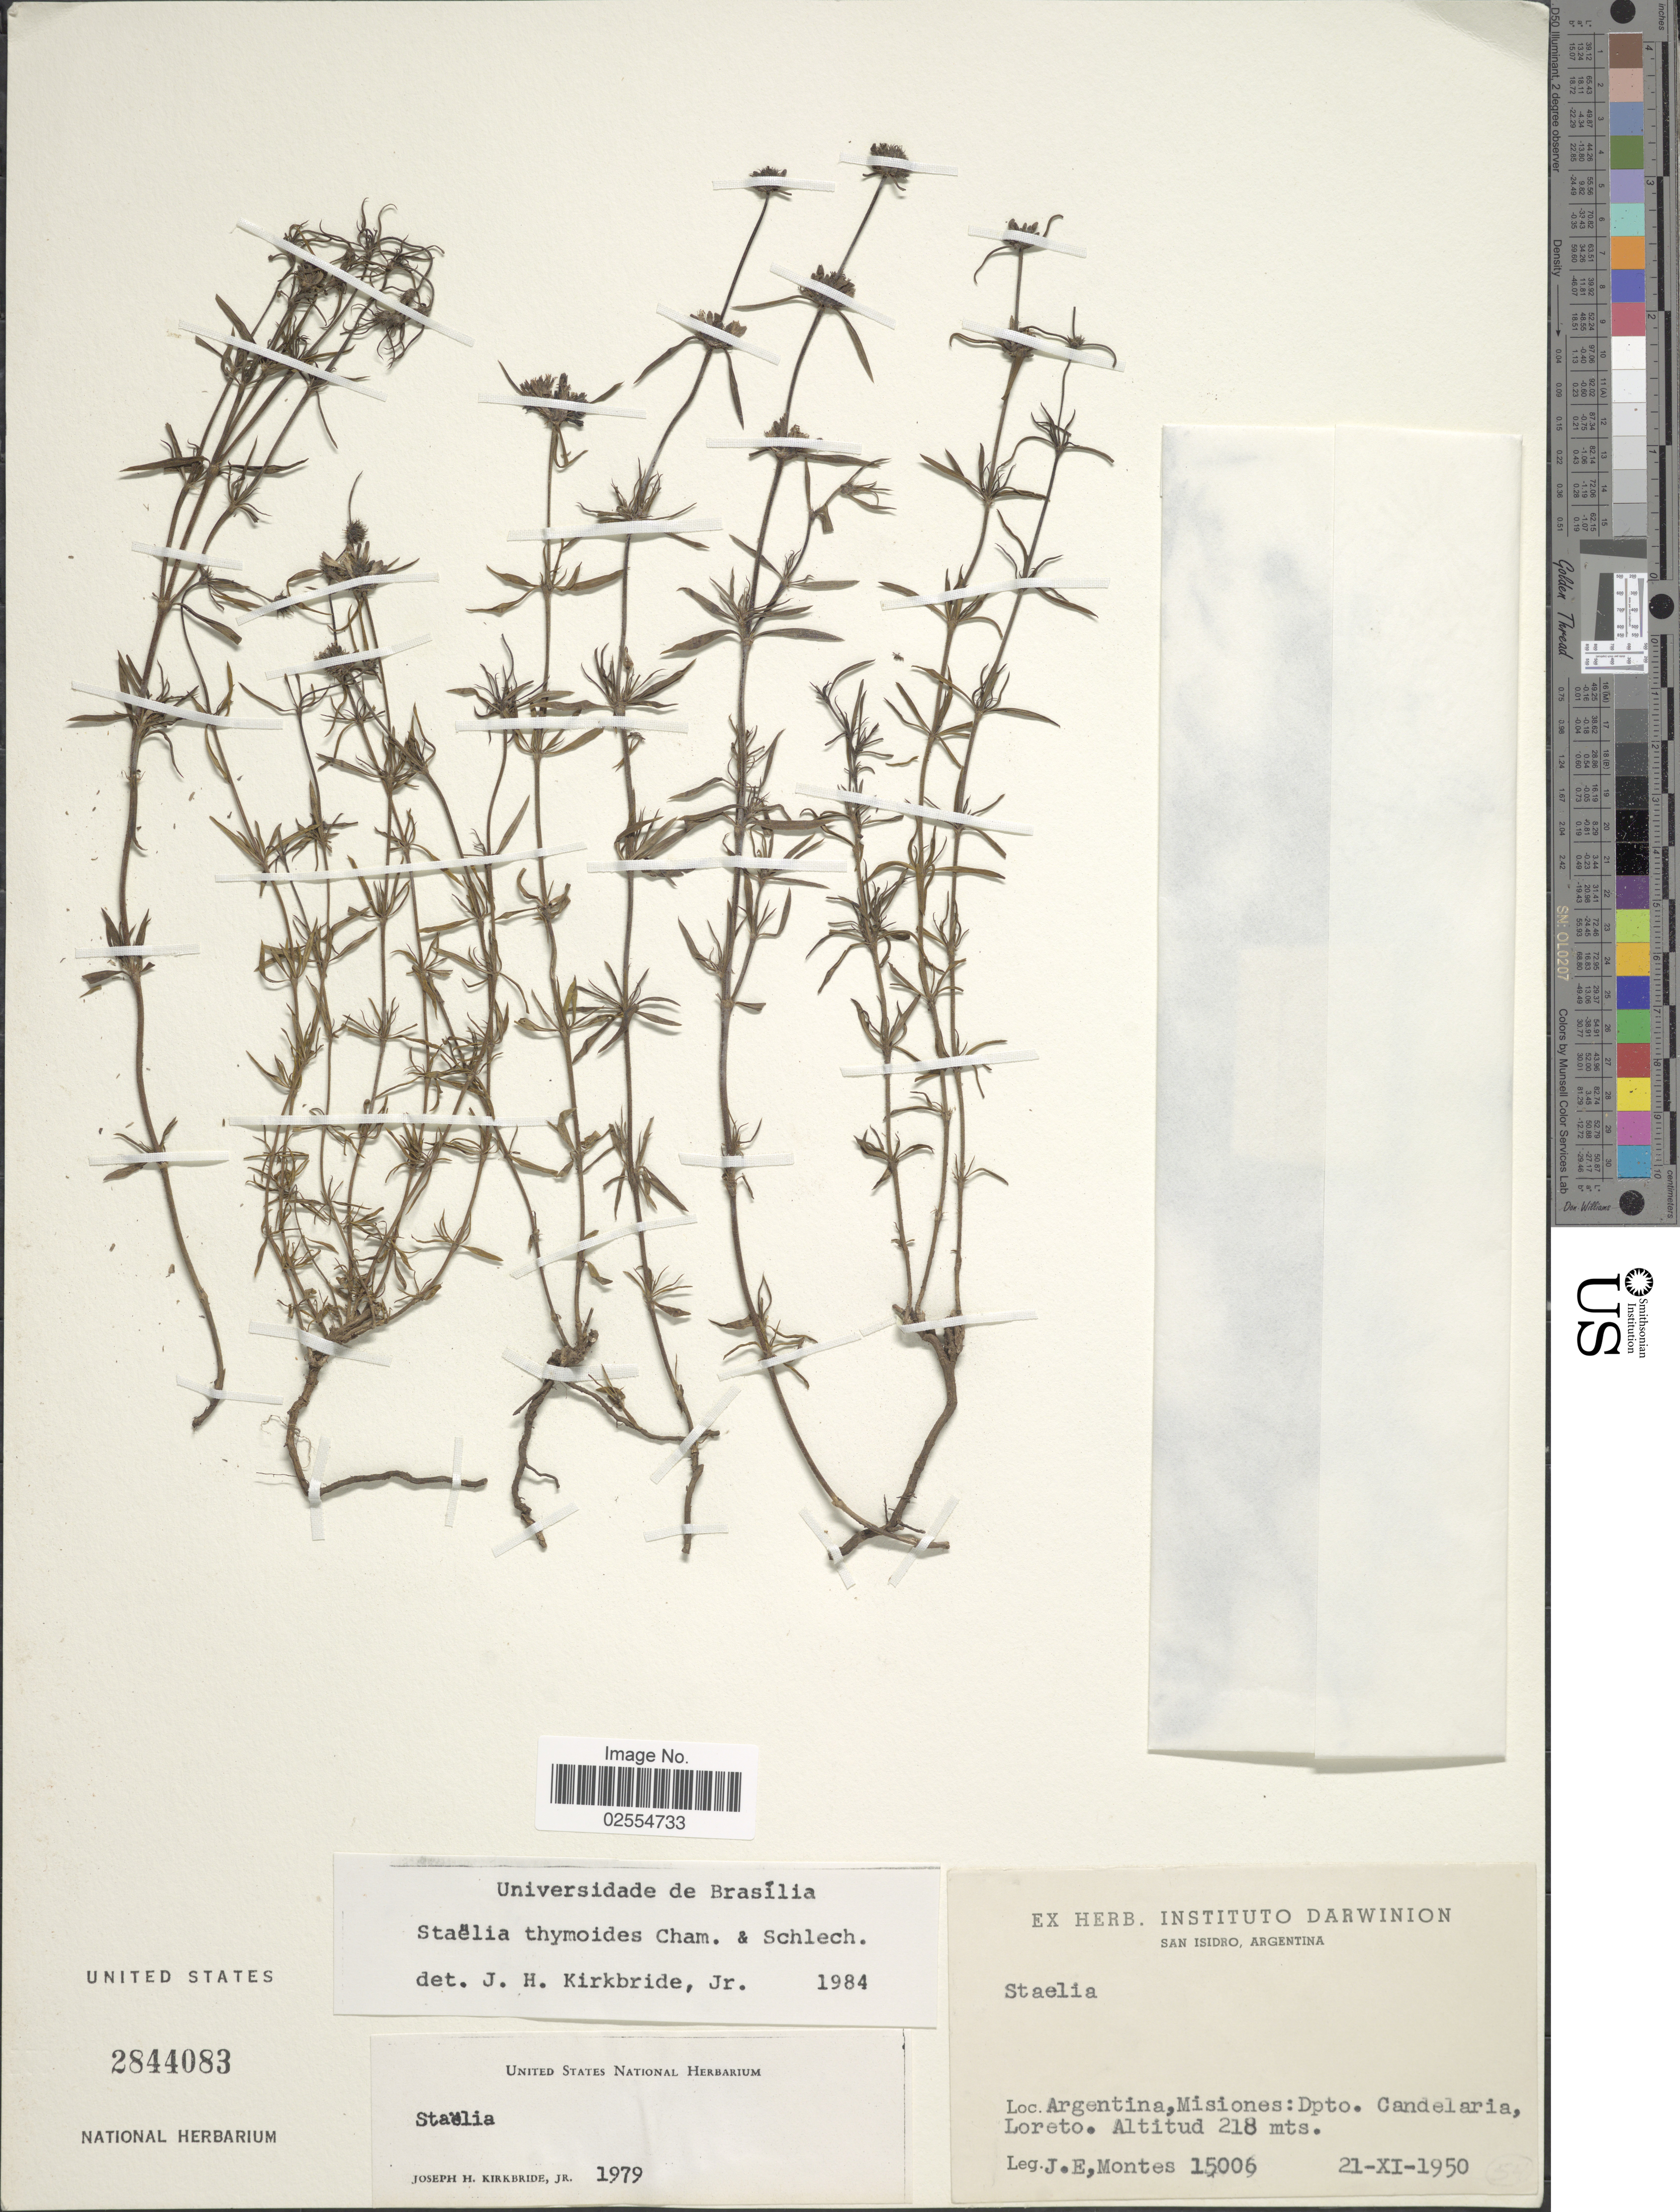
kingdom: Plantae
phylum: Tracheophyta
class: Magnoliopsida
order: Gentianales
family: Rubiaceae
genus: Staelia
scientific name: Staelia thymoides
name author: Cham. & Schltdl.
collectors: J. E. Montes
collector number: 15006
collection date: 1950-11-21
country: Argentina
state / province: Misiones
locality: Dpto. Candelaria, Loreto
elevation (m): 218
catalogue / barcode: US 2844083